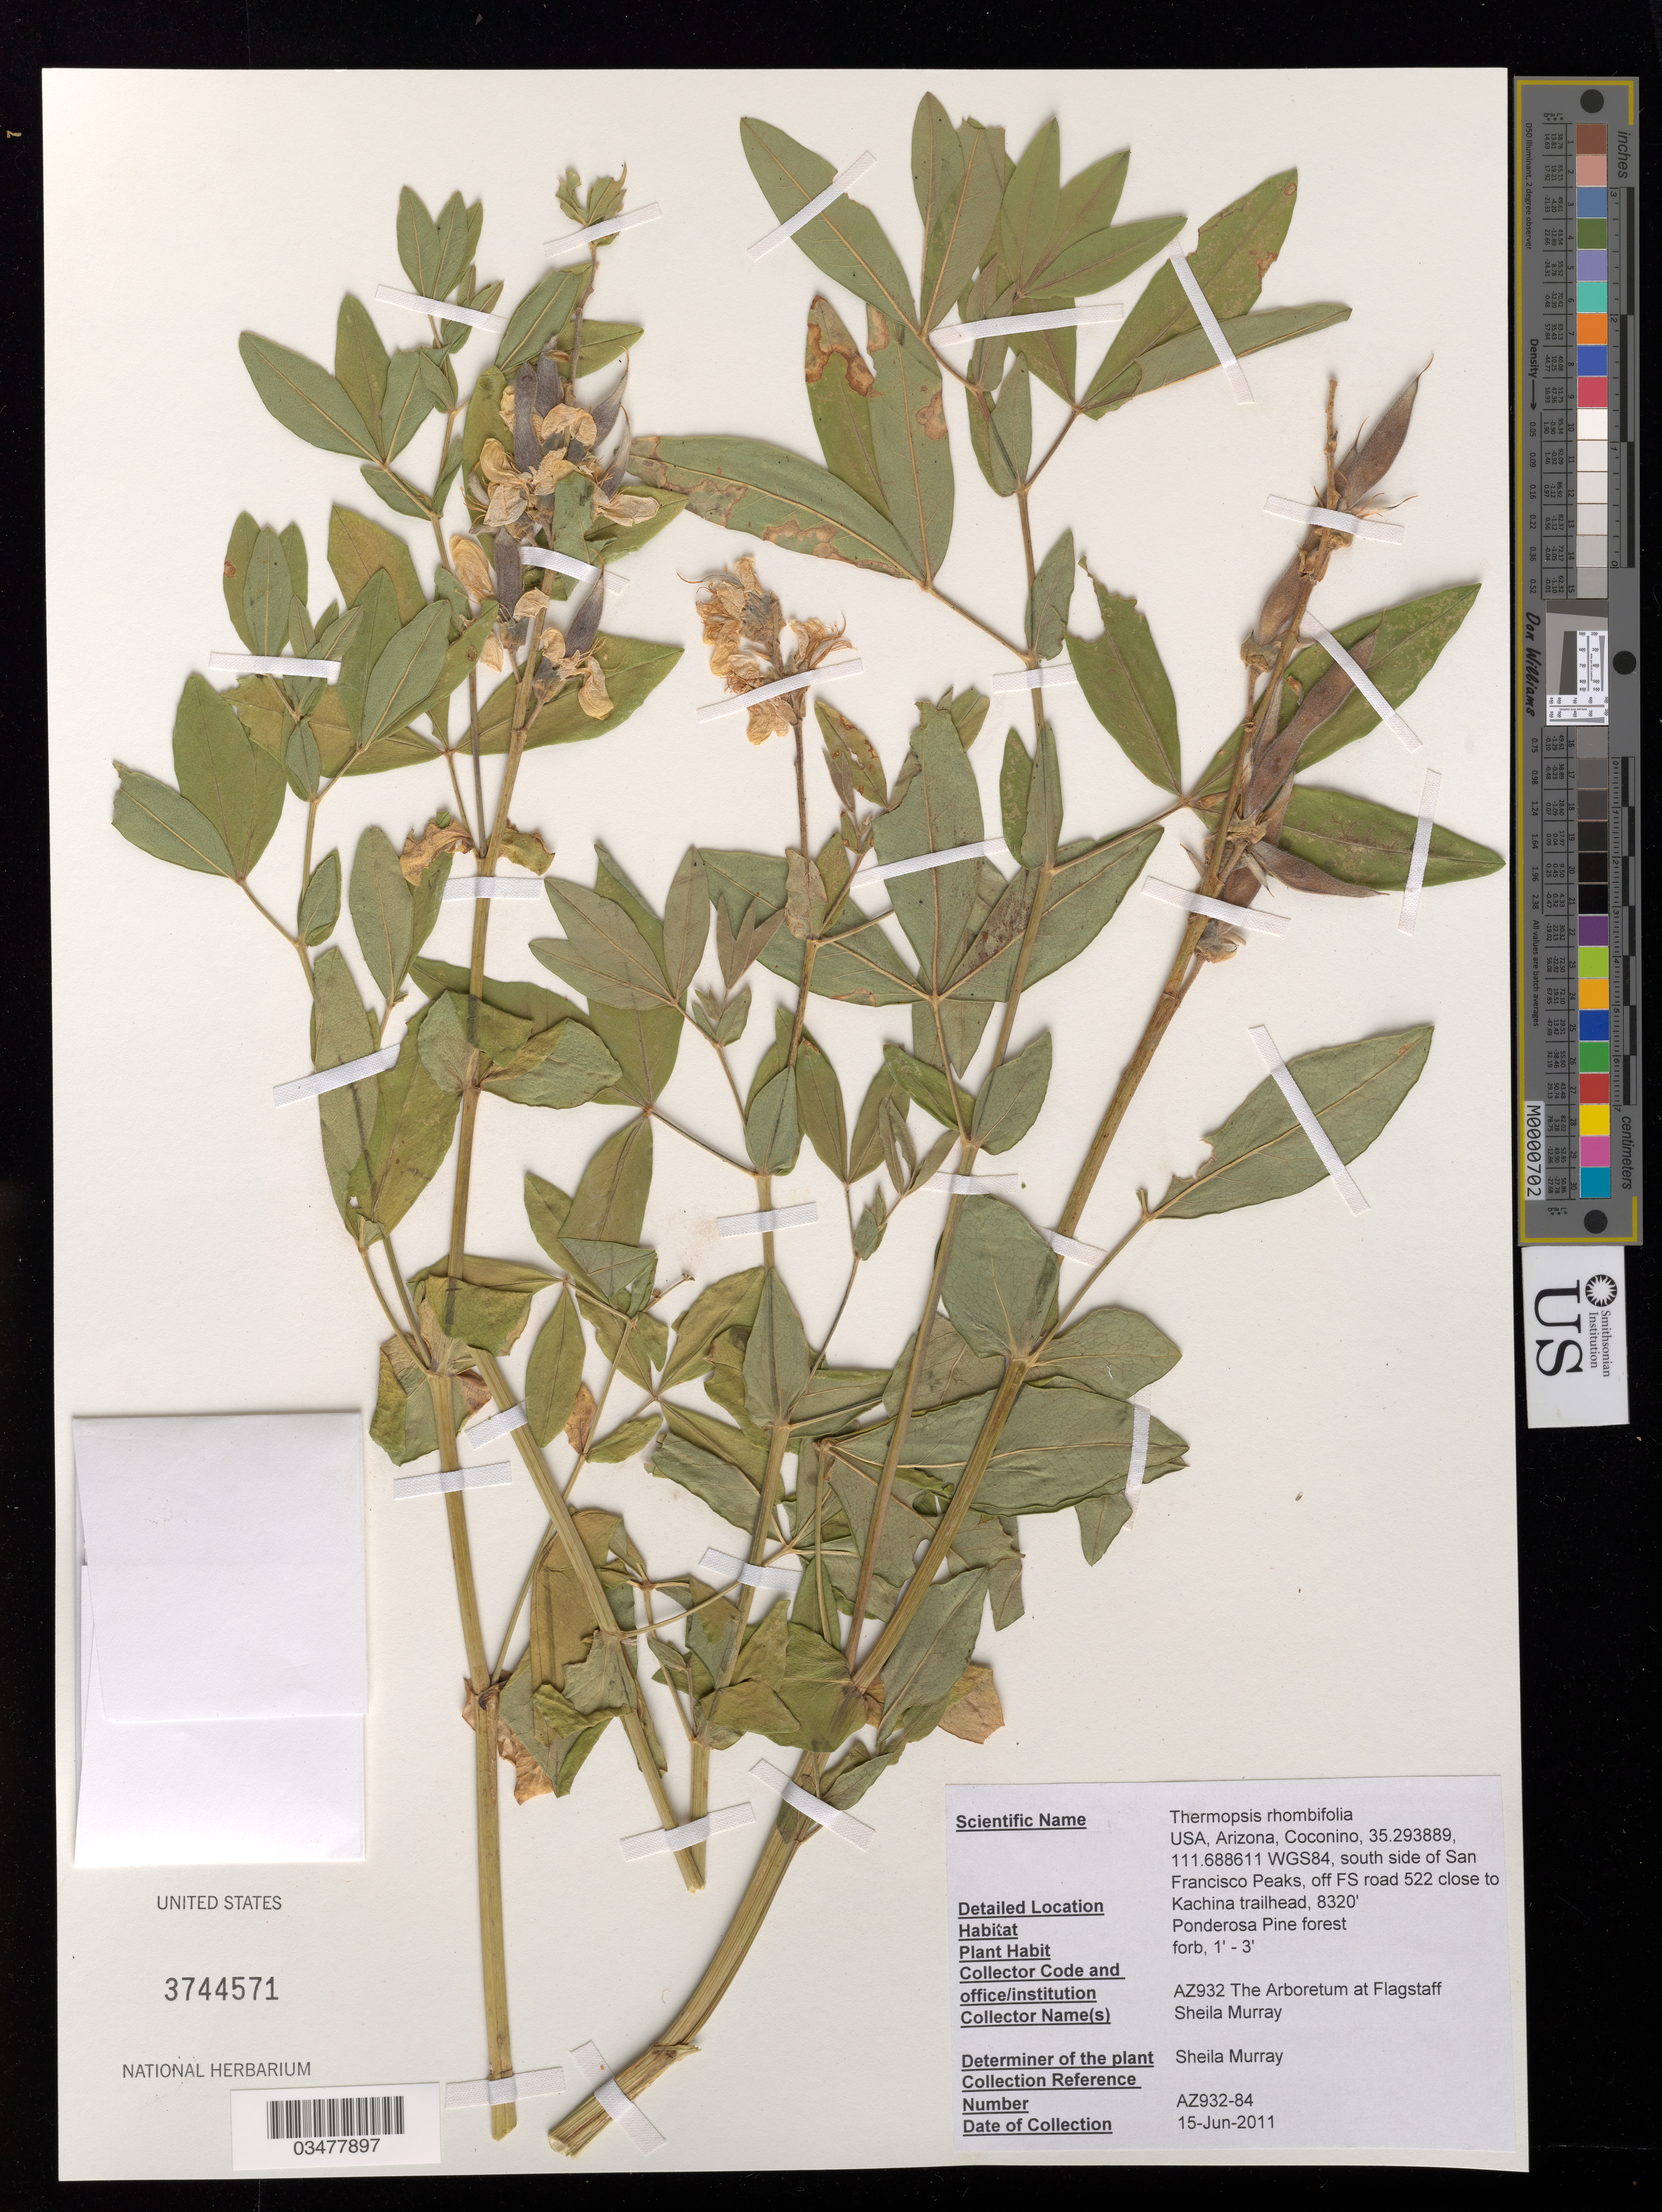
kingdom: Plantae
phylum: Tracheophyta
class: Magnoliopsida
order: Fabales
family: Fabaceae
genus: Thermopsis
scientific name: Thermopsis rhombifolia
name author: Richardson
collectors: S. Murray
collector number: AZ932-84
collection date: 2011-06-15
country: United States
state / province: Arizona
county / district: Coconino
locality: South side of San Francisco Peaks, off FS road 522 close to Kachina trailhead.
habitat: Ponderosa Pine forest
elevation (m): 2536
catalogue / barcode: US 3744571